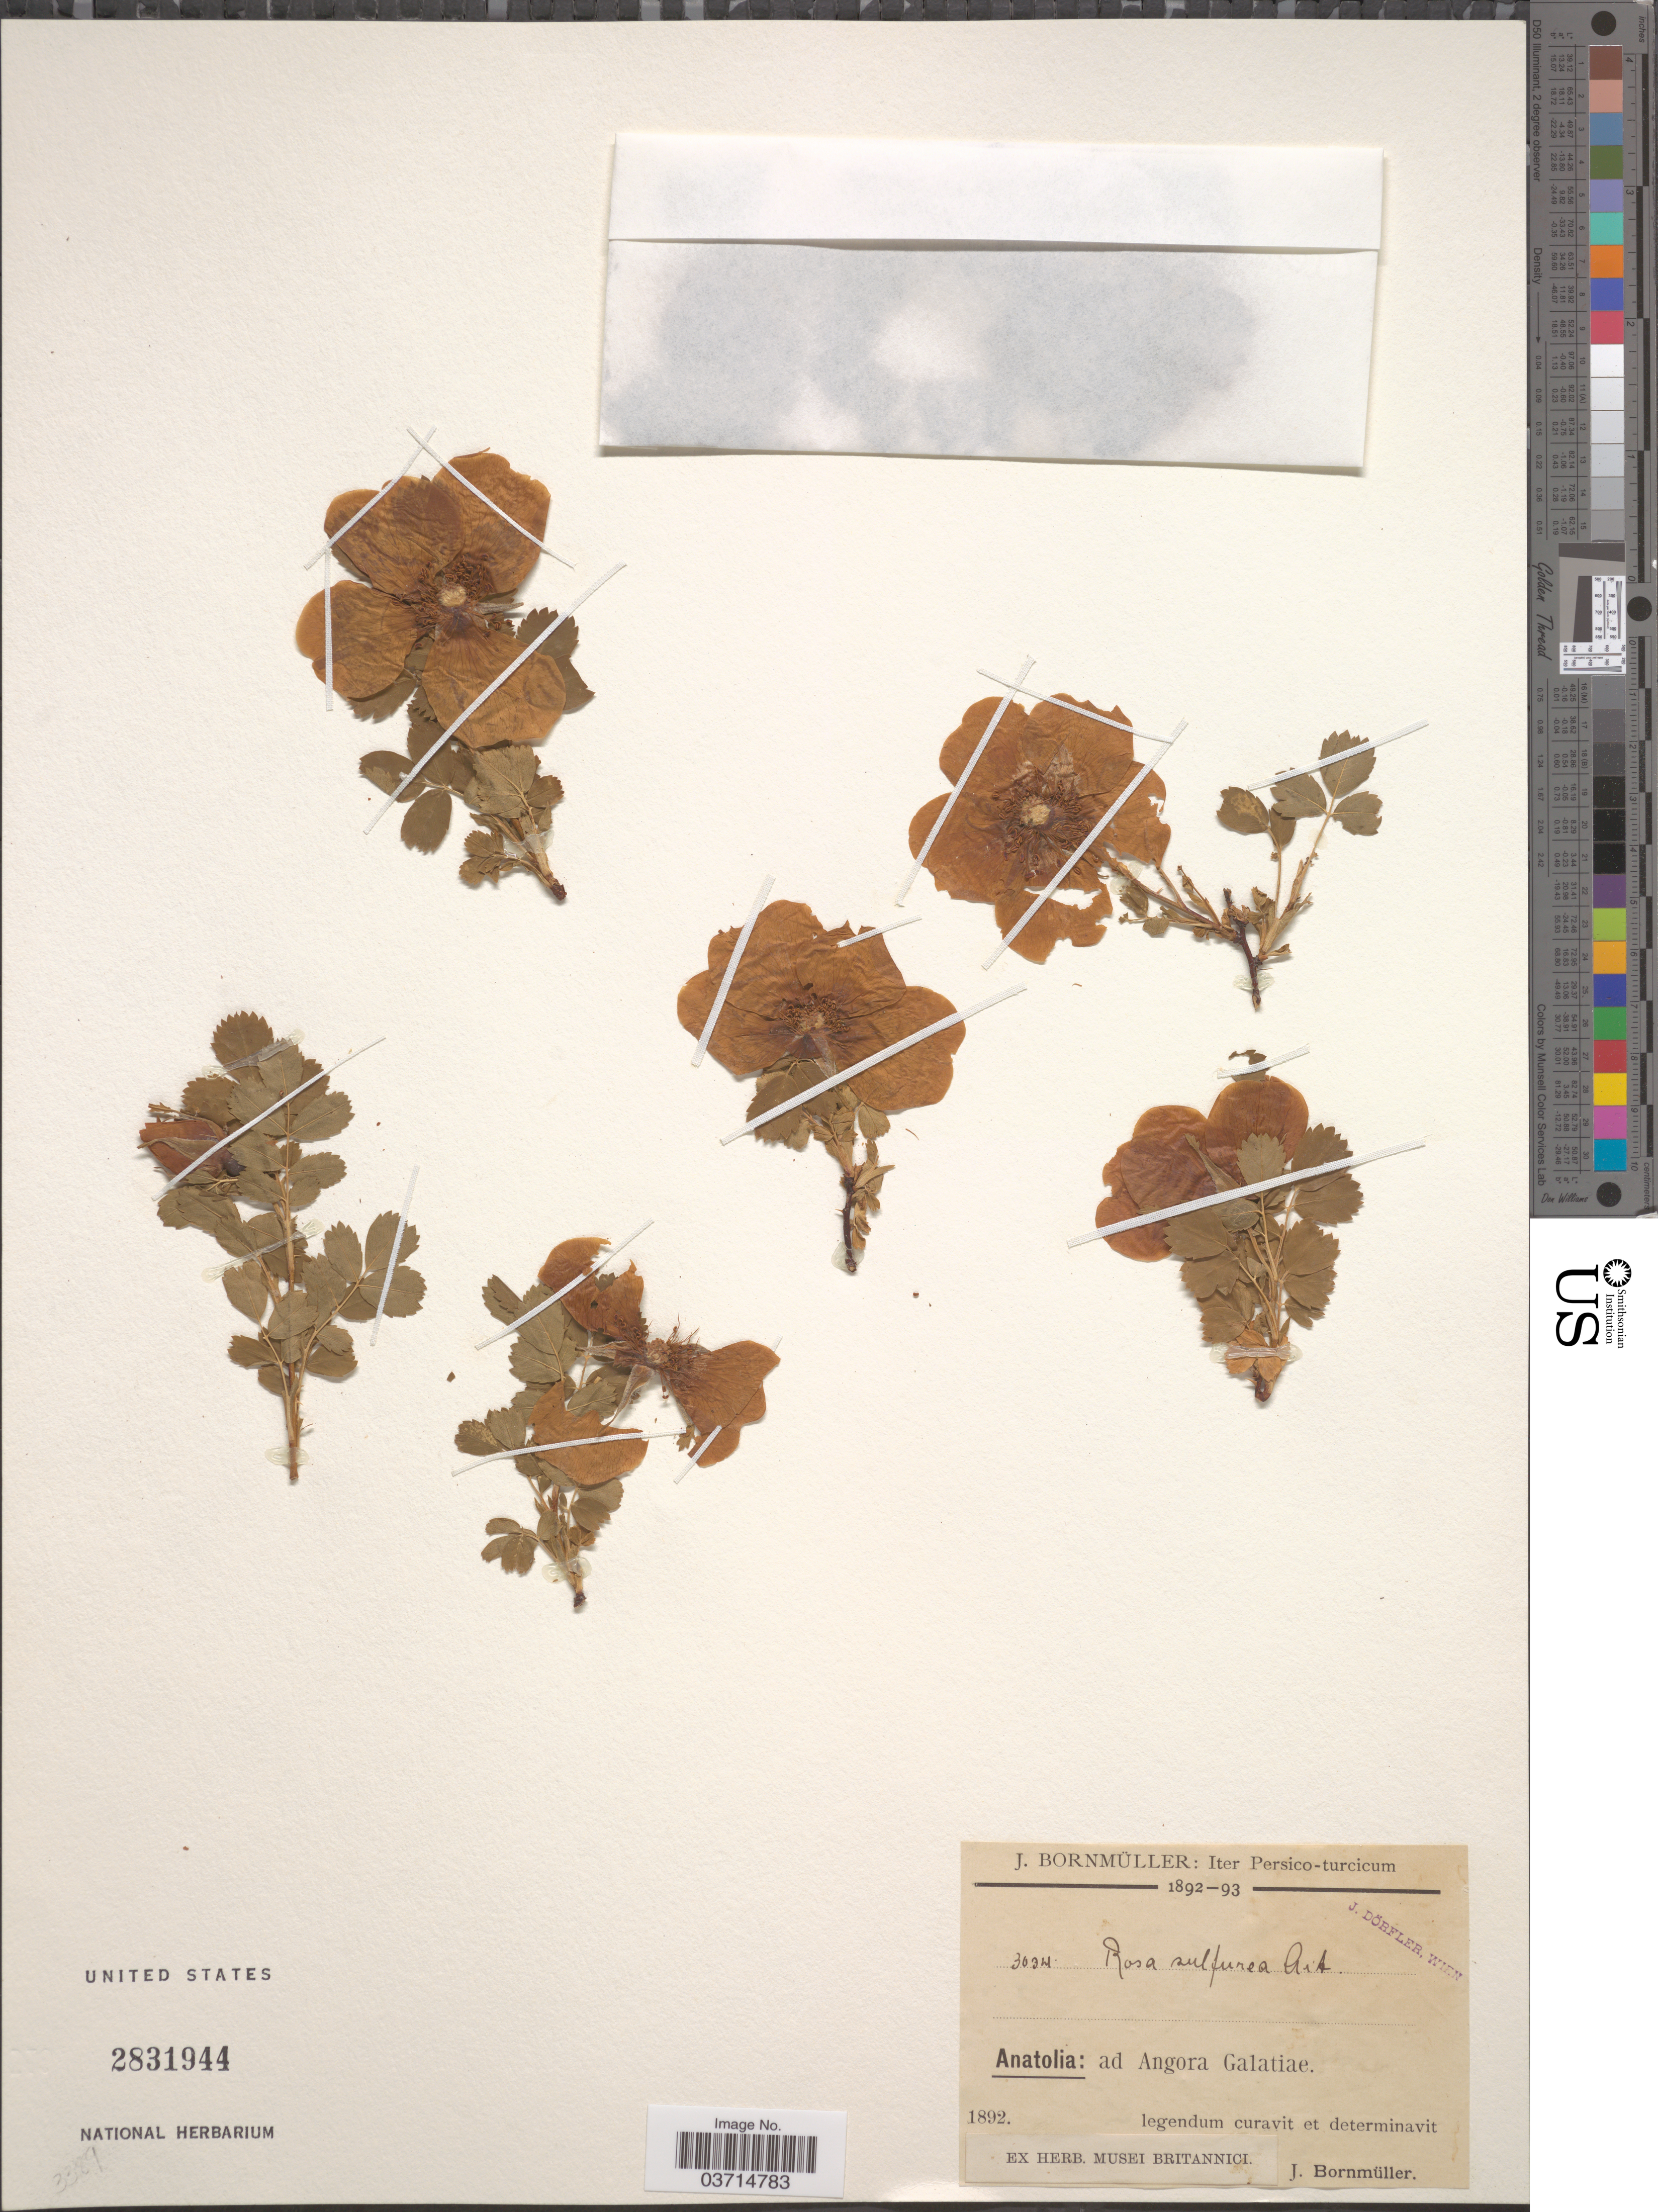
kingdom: Plantae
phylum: Tracheophyta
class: Magnoliopsida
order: Rosales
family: Rosaceae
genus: Rosa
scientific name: Rosa sulfurea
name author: Thory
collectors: J. Bornmüller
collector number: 3034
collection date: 1892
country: Turkey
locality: Persico-turcicum. Anatolia: ad Angora Galatiae.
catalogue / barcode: US 2831944